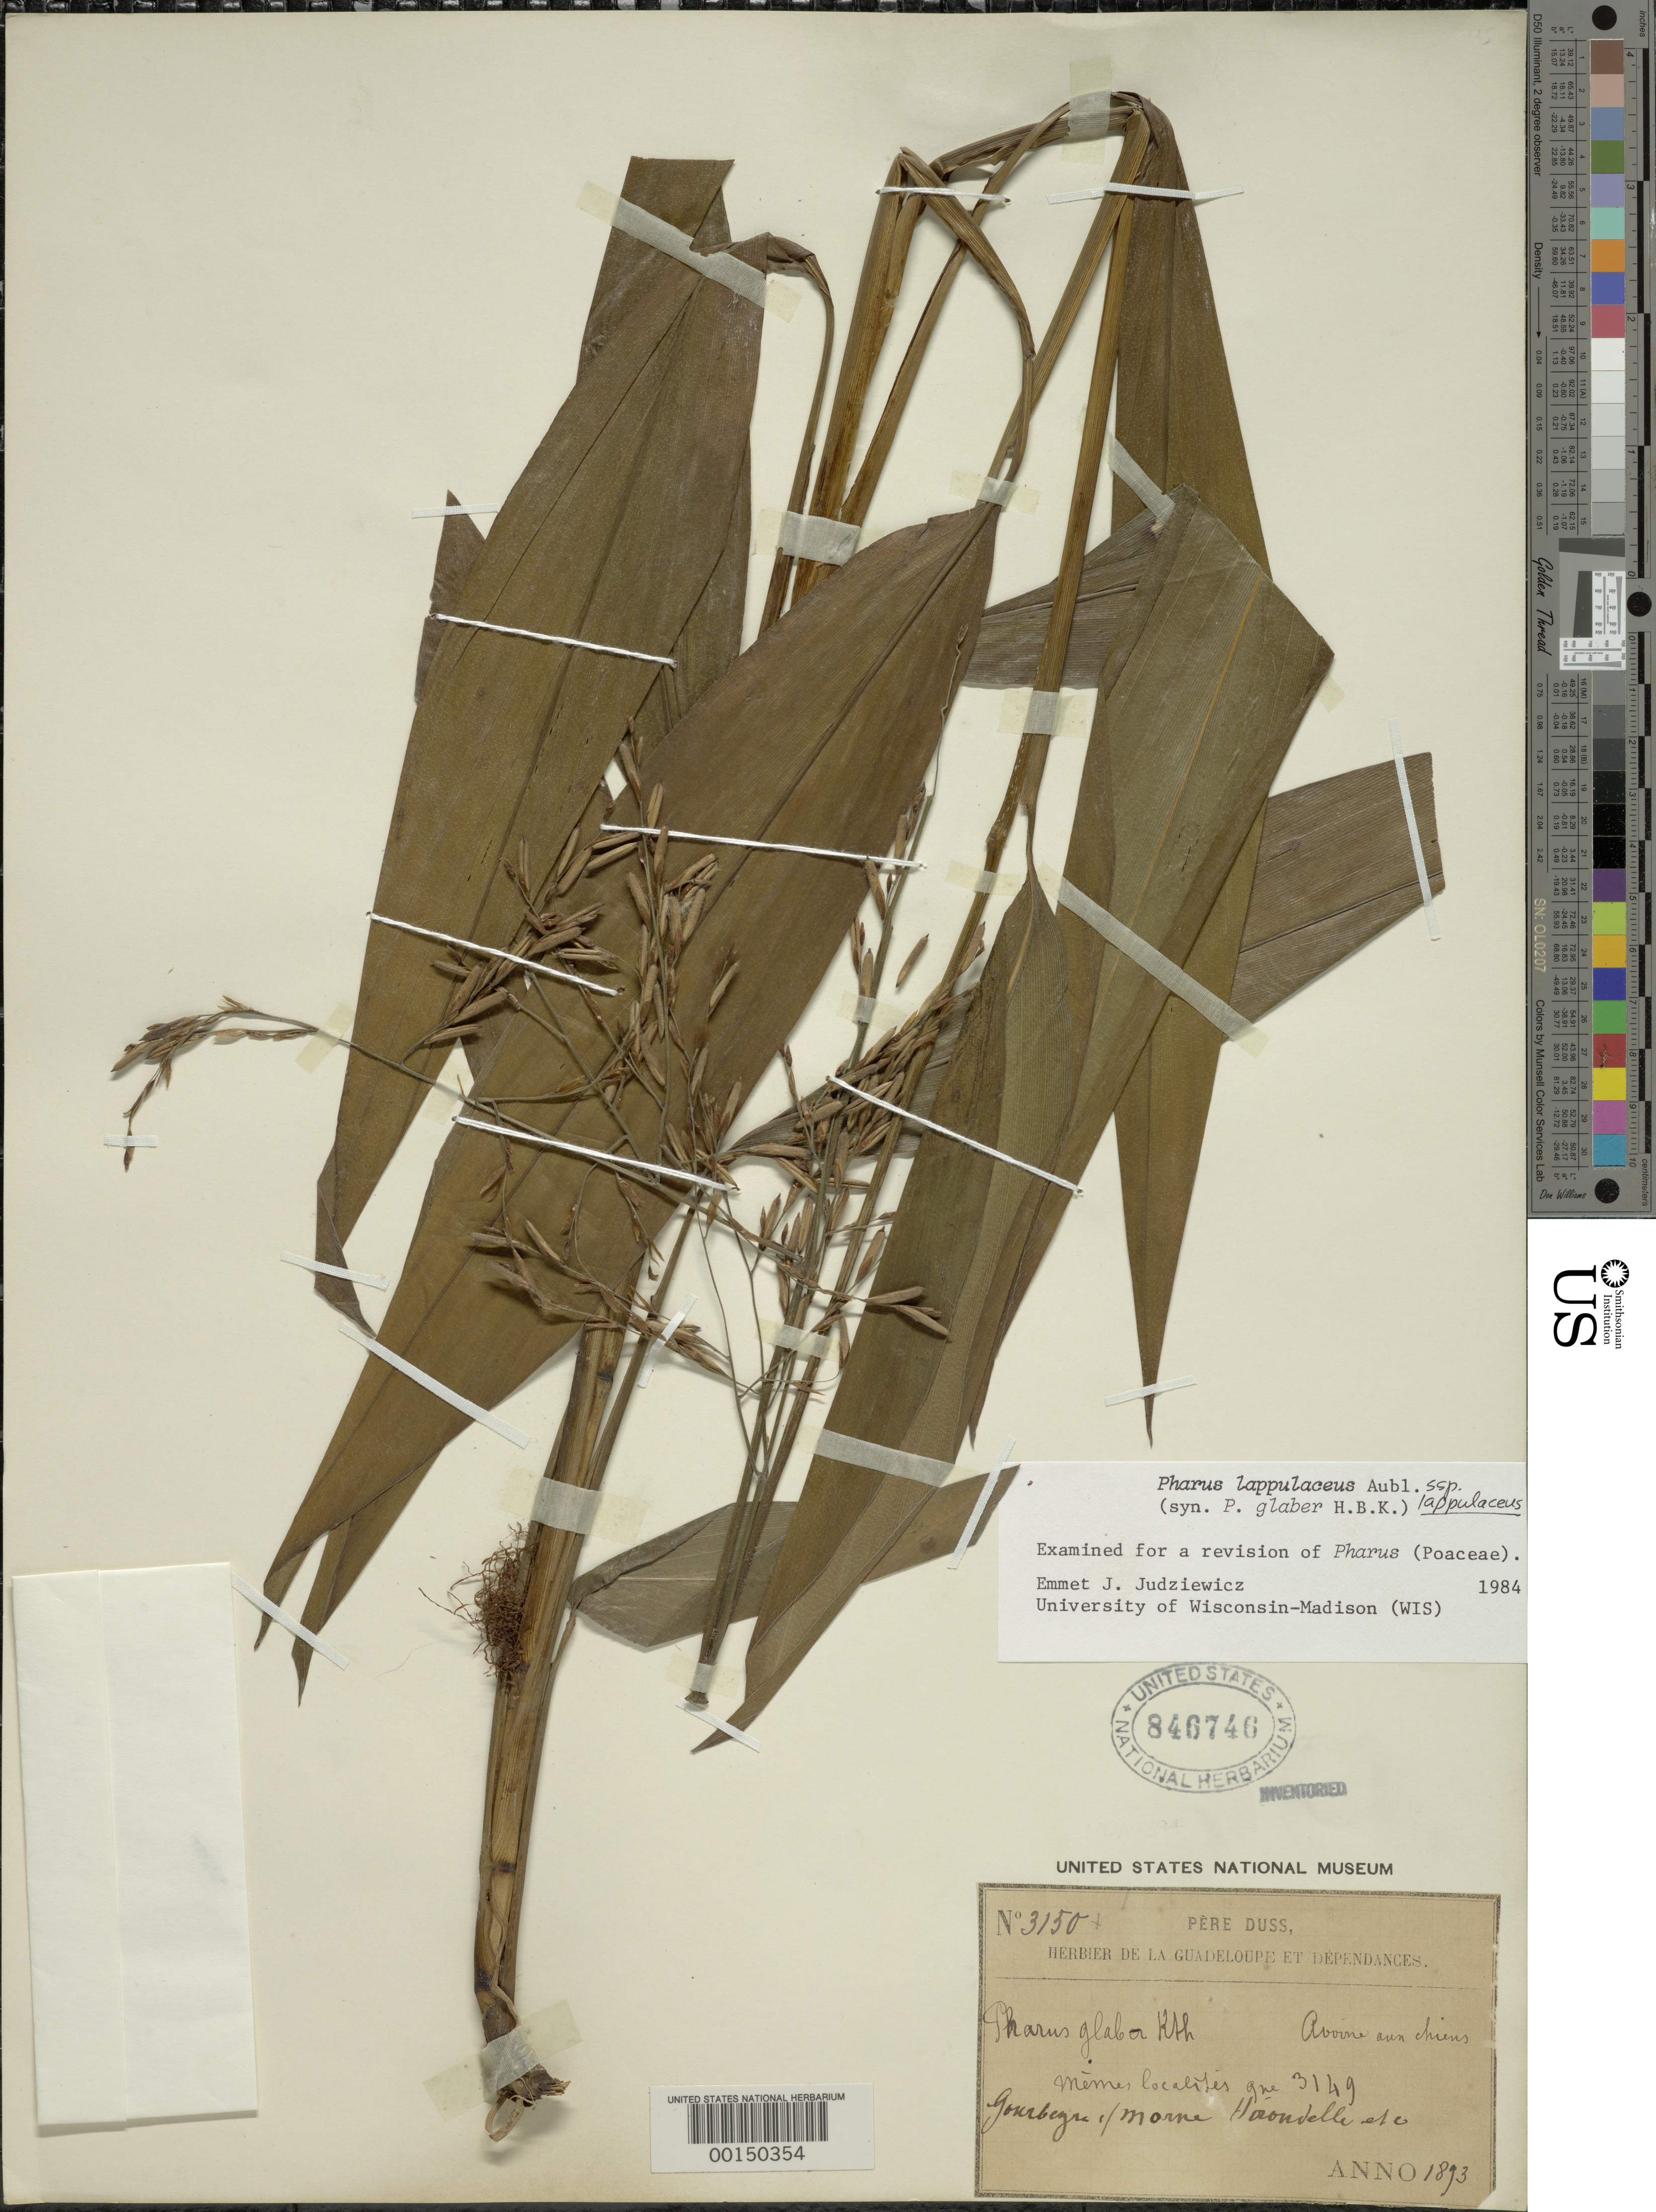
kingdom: Plantae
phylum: Tracheophyta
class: Liliopsida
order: Poales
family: Poaceae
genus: Pharus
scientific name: Pharus lappulaceus subsp. lappulaceus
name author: Aubl.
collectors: Père Duss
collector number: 3150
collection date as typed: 1893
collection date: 1893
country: Guadeloupe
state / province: Basse-terre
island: Basse Terre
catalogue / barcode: US 846746